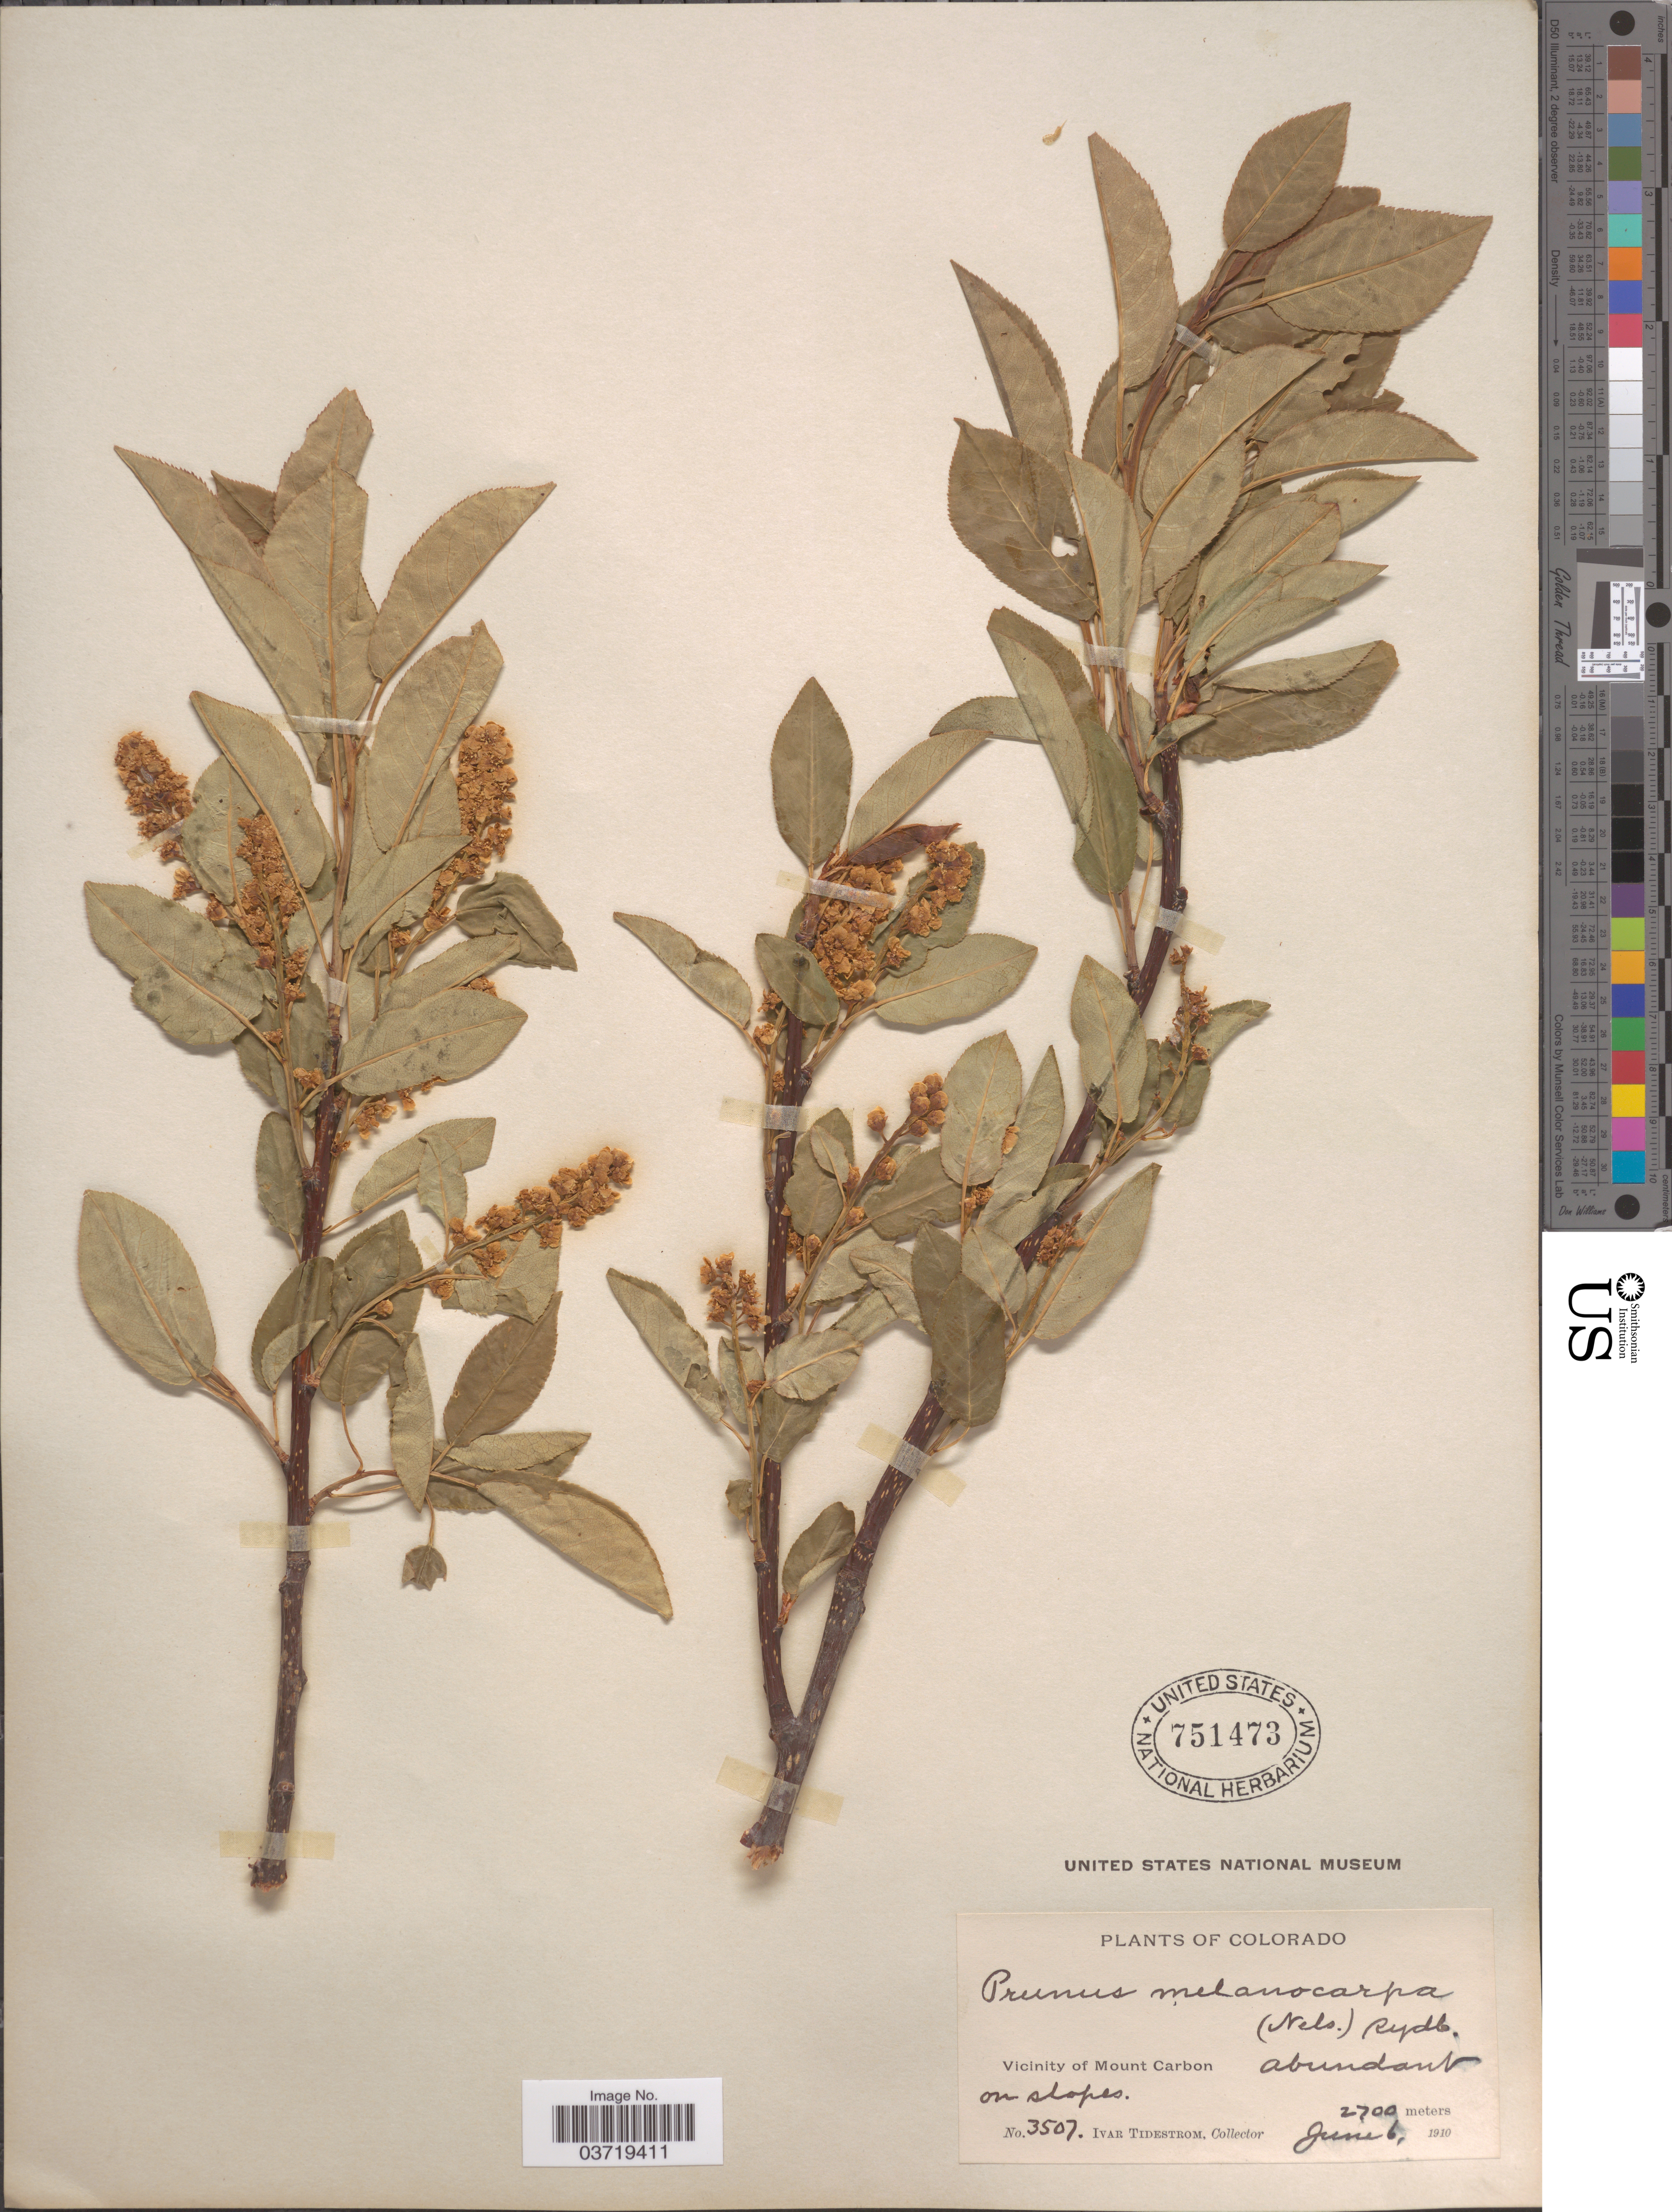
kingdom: Plantae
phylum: Tracheophyta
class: Magnoliopsida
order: Rosales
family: Rosaceae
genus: Prunus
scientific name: Prunus virginiana var. demissa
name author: (Nutt.) Torr.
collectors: I. F. Tidestrom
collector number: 3507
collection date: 1910-06-06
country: United States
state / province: Colorado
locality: Vicinity of Mount Carbon.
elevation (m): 2700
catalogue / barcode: US 751473